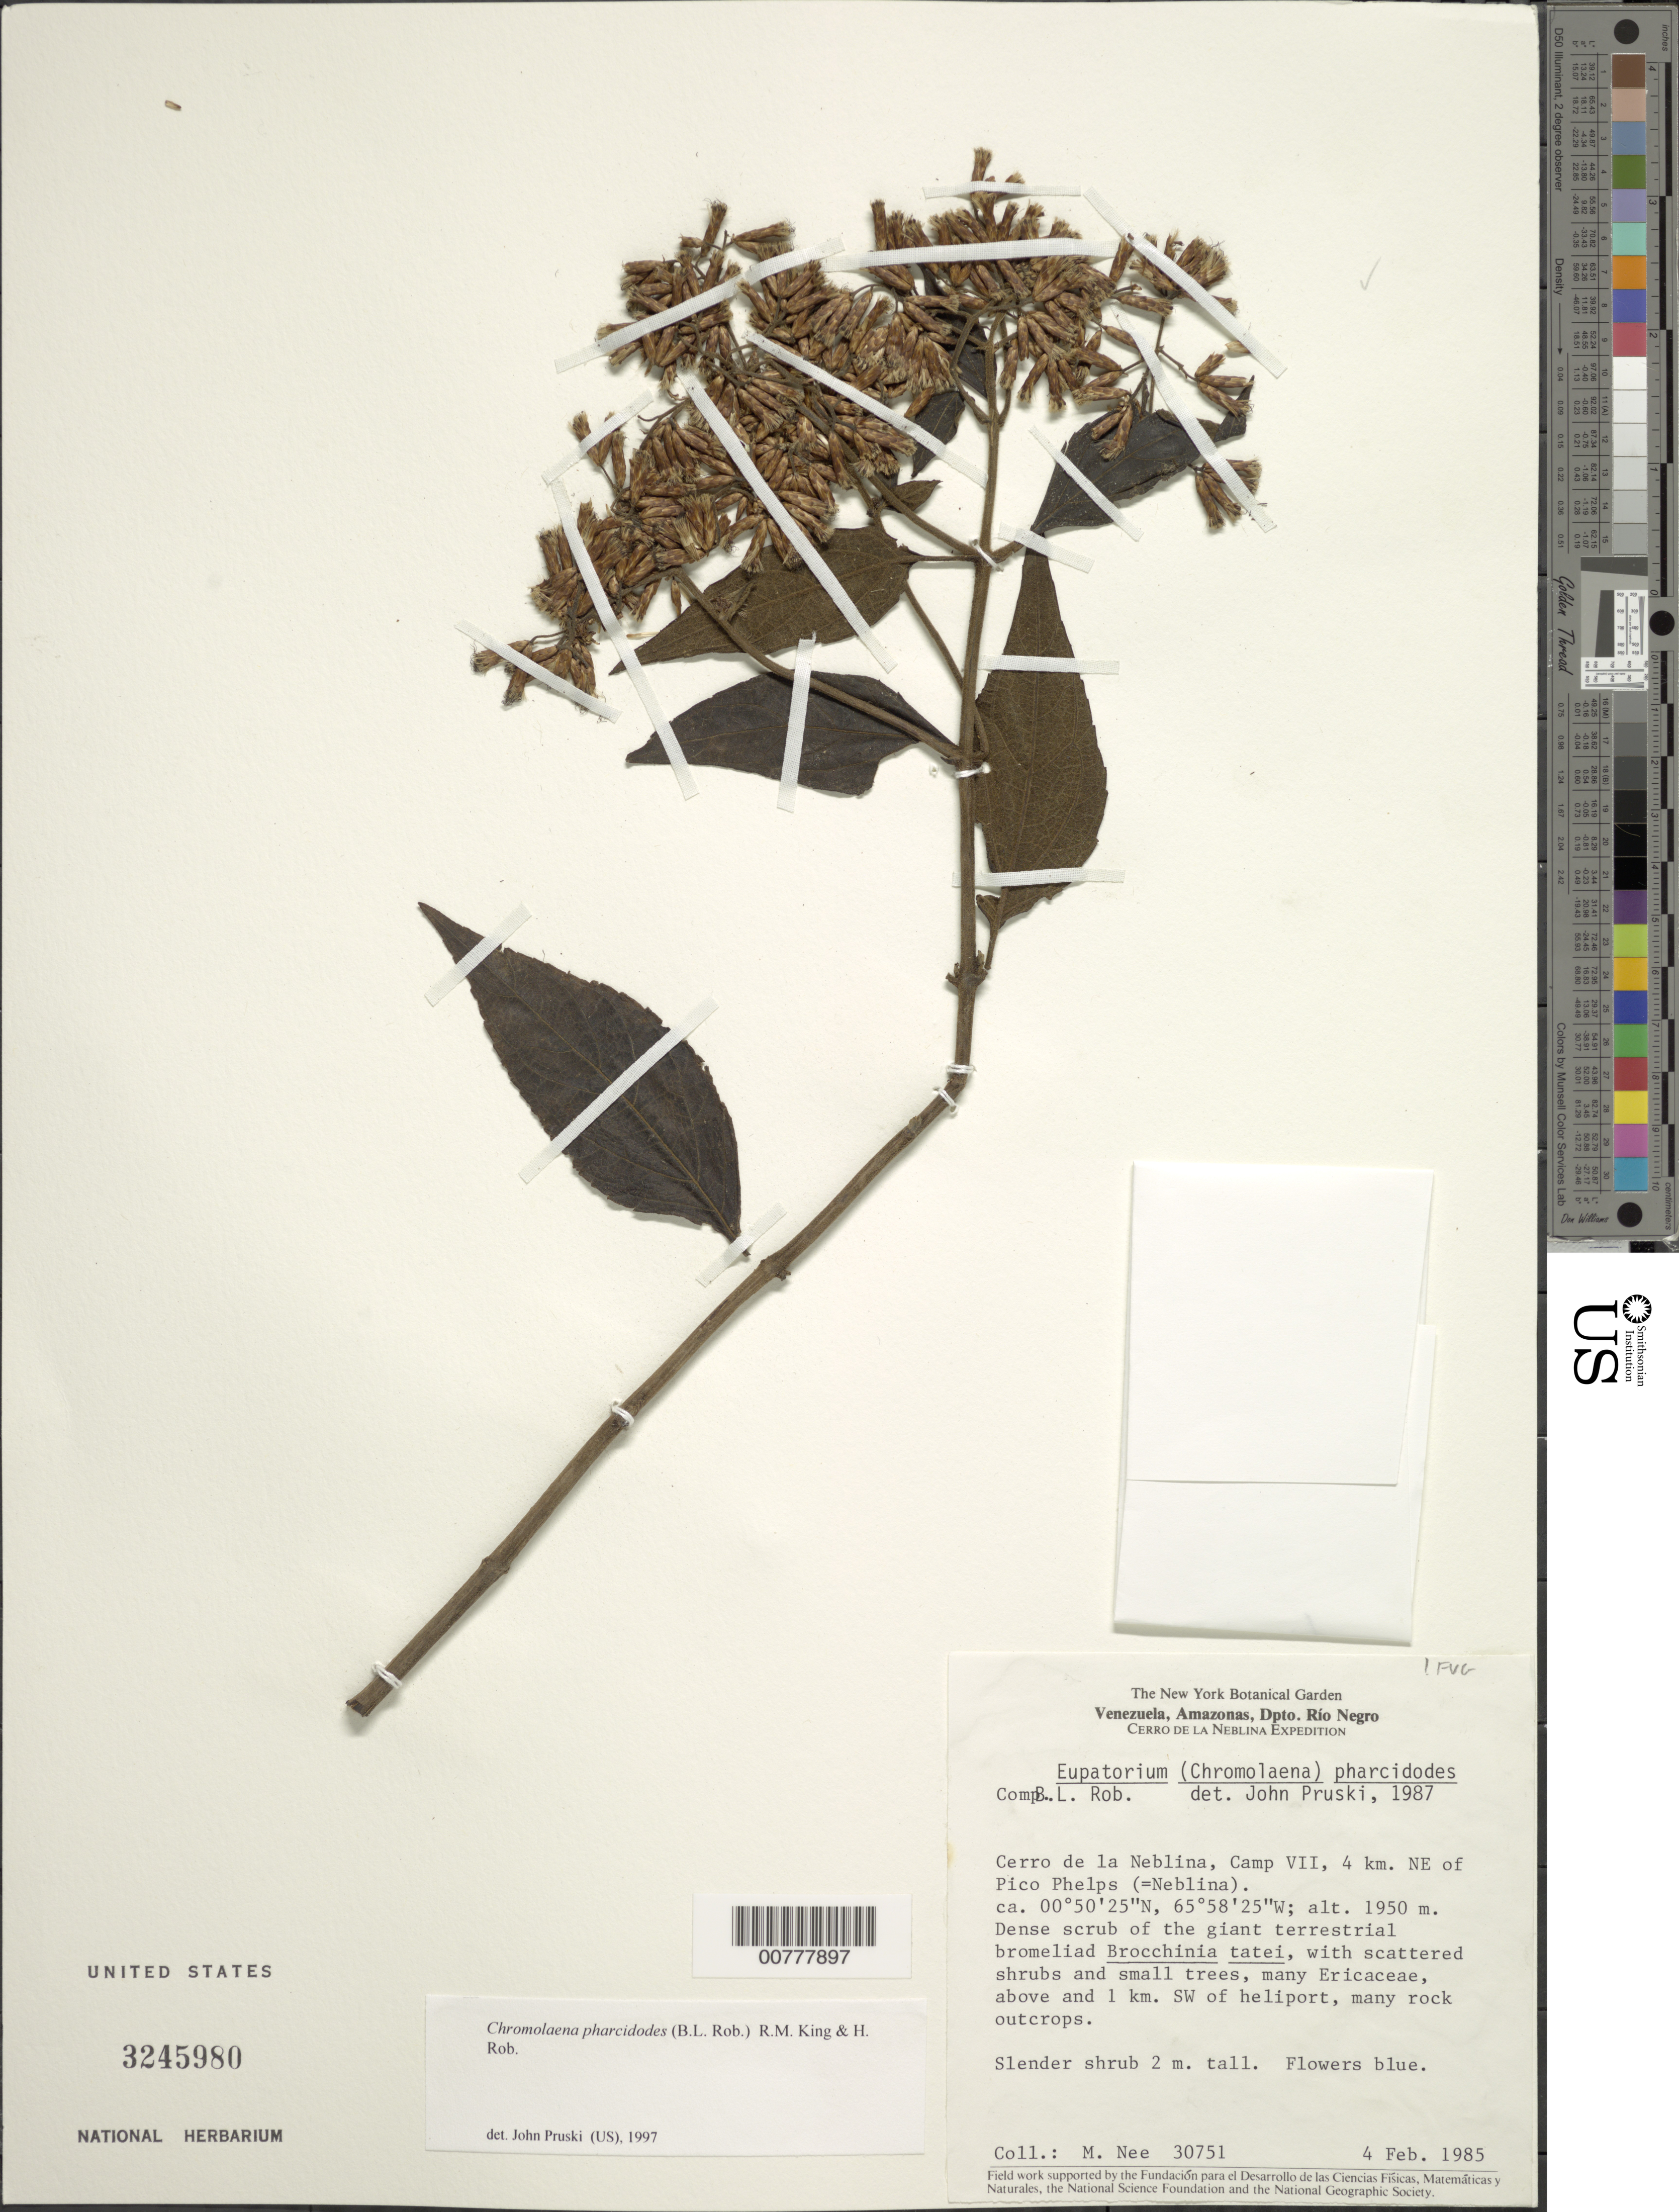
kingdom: Plantae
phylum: Tracheophyta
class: Magnoliopsida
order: Asterales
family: Asteraceae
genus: Chromolaena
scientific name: Chromolaena pharcidodes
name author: (B.L. Rob.) R.M. King & H. Rob.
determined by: Pruski, J. F.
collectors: M. Nee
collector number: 30751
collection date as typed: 4-Feb-85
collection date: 1985-02-04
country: Venezuela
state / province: Amazonas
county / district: Río Negro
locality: Cerro de la Neblina, Camp VII, 4 km NE of Pico Phelps (=Neblina); above and ca 1 km SW of heliport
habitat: Dense scrub of the giant terrestrial bromeliad Brochinia tatei, w/ scattered shrubs and small trees, many Ericaceae, many rock outcrops.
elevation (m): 1950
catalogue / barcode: US 3245980